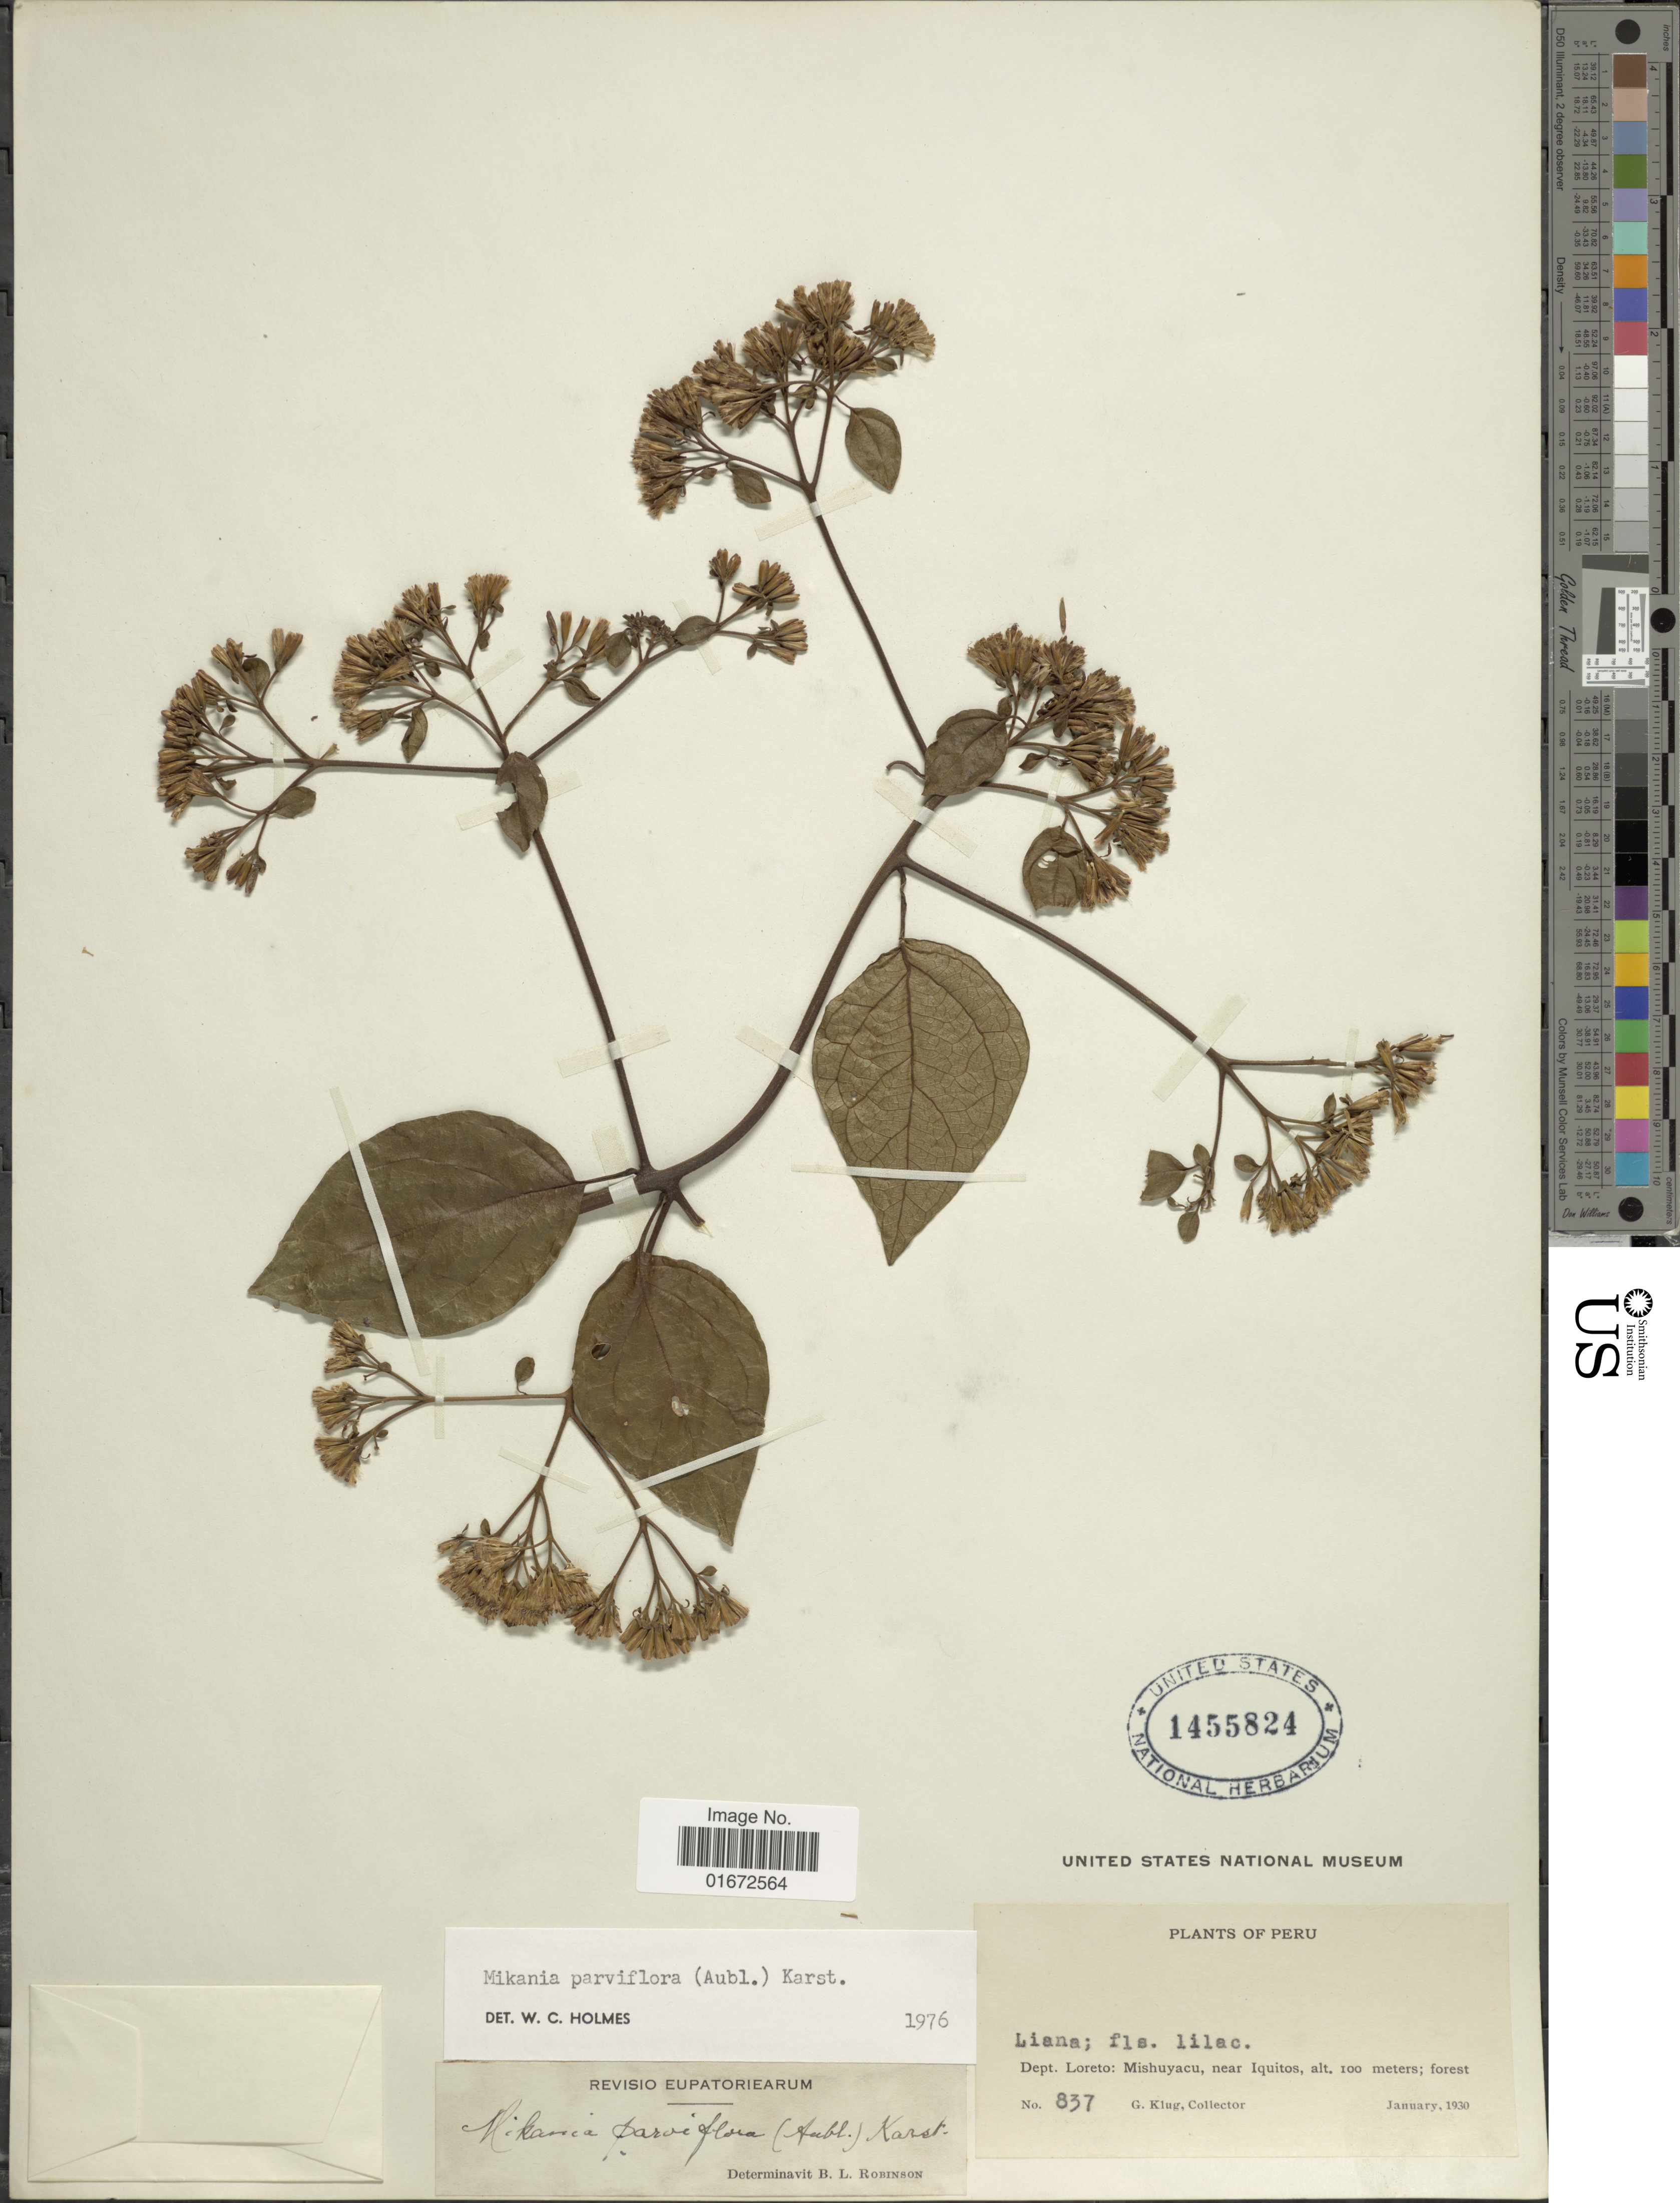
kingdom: Plantae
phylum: Tracheophyta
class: Magnoliopsida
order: Asterales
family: Asteraceae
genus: Mikania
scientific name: Mikania parviflora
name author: (Aubl.) Karst.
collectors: G. Klug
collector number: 837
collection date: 1930-01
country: Peru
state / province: Loreto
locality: Dept. Loreto: Mishuyacu, near Iquitos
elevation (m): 100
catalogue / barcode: US 1455824